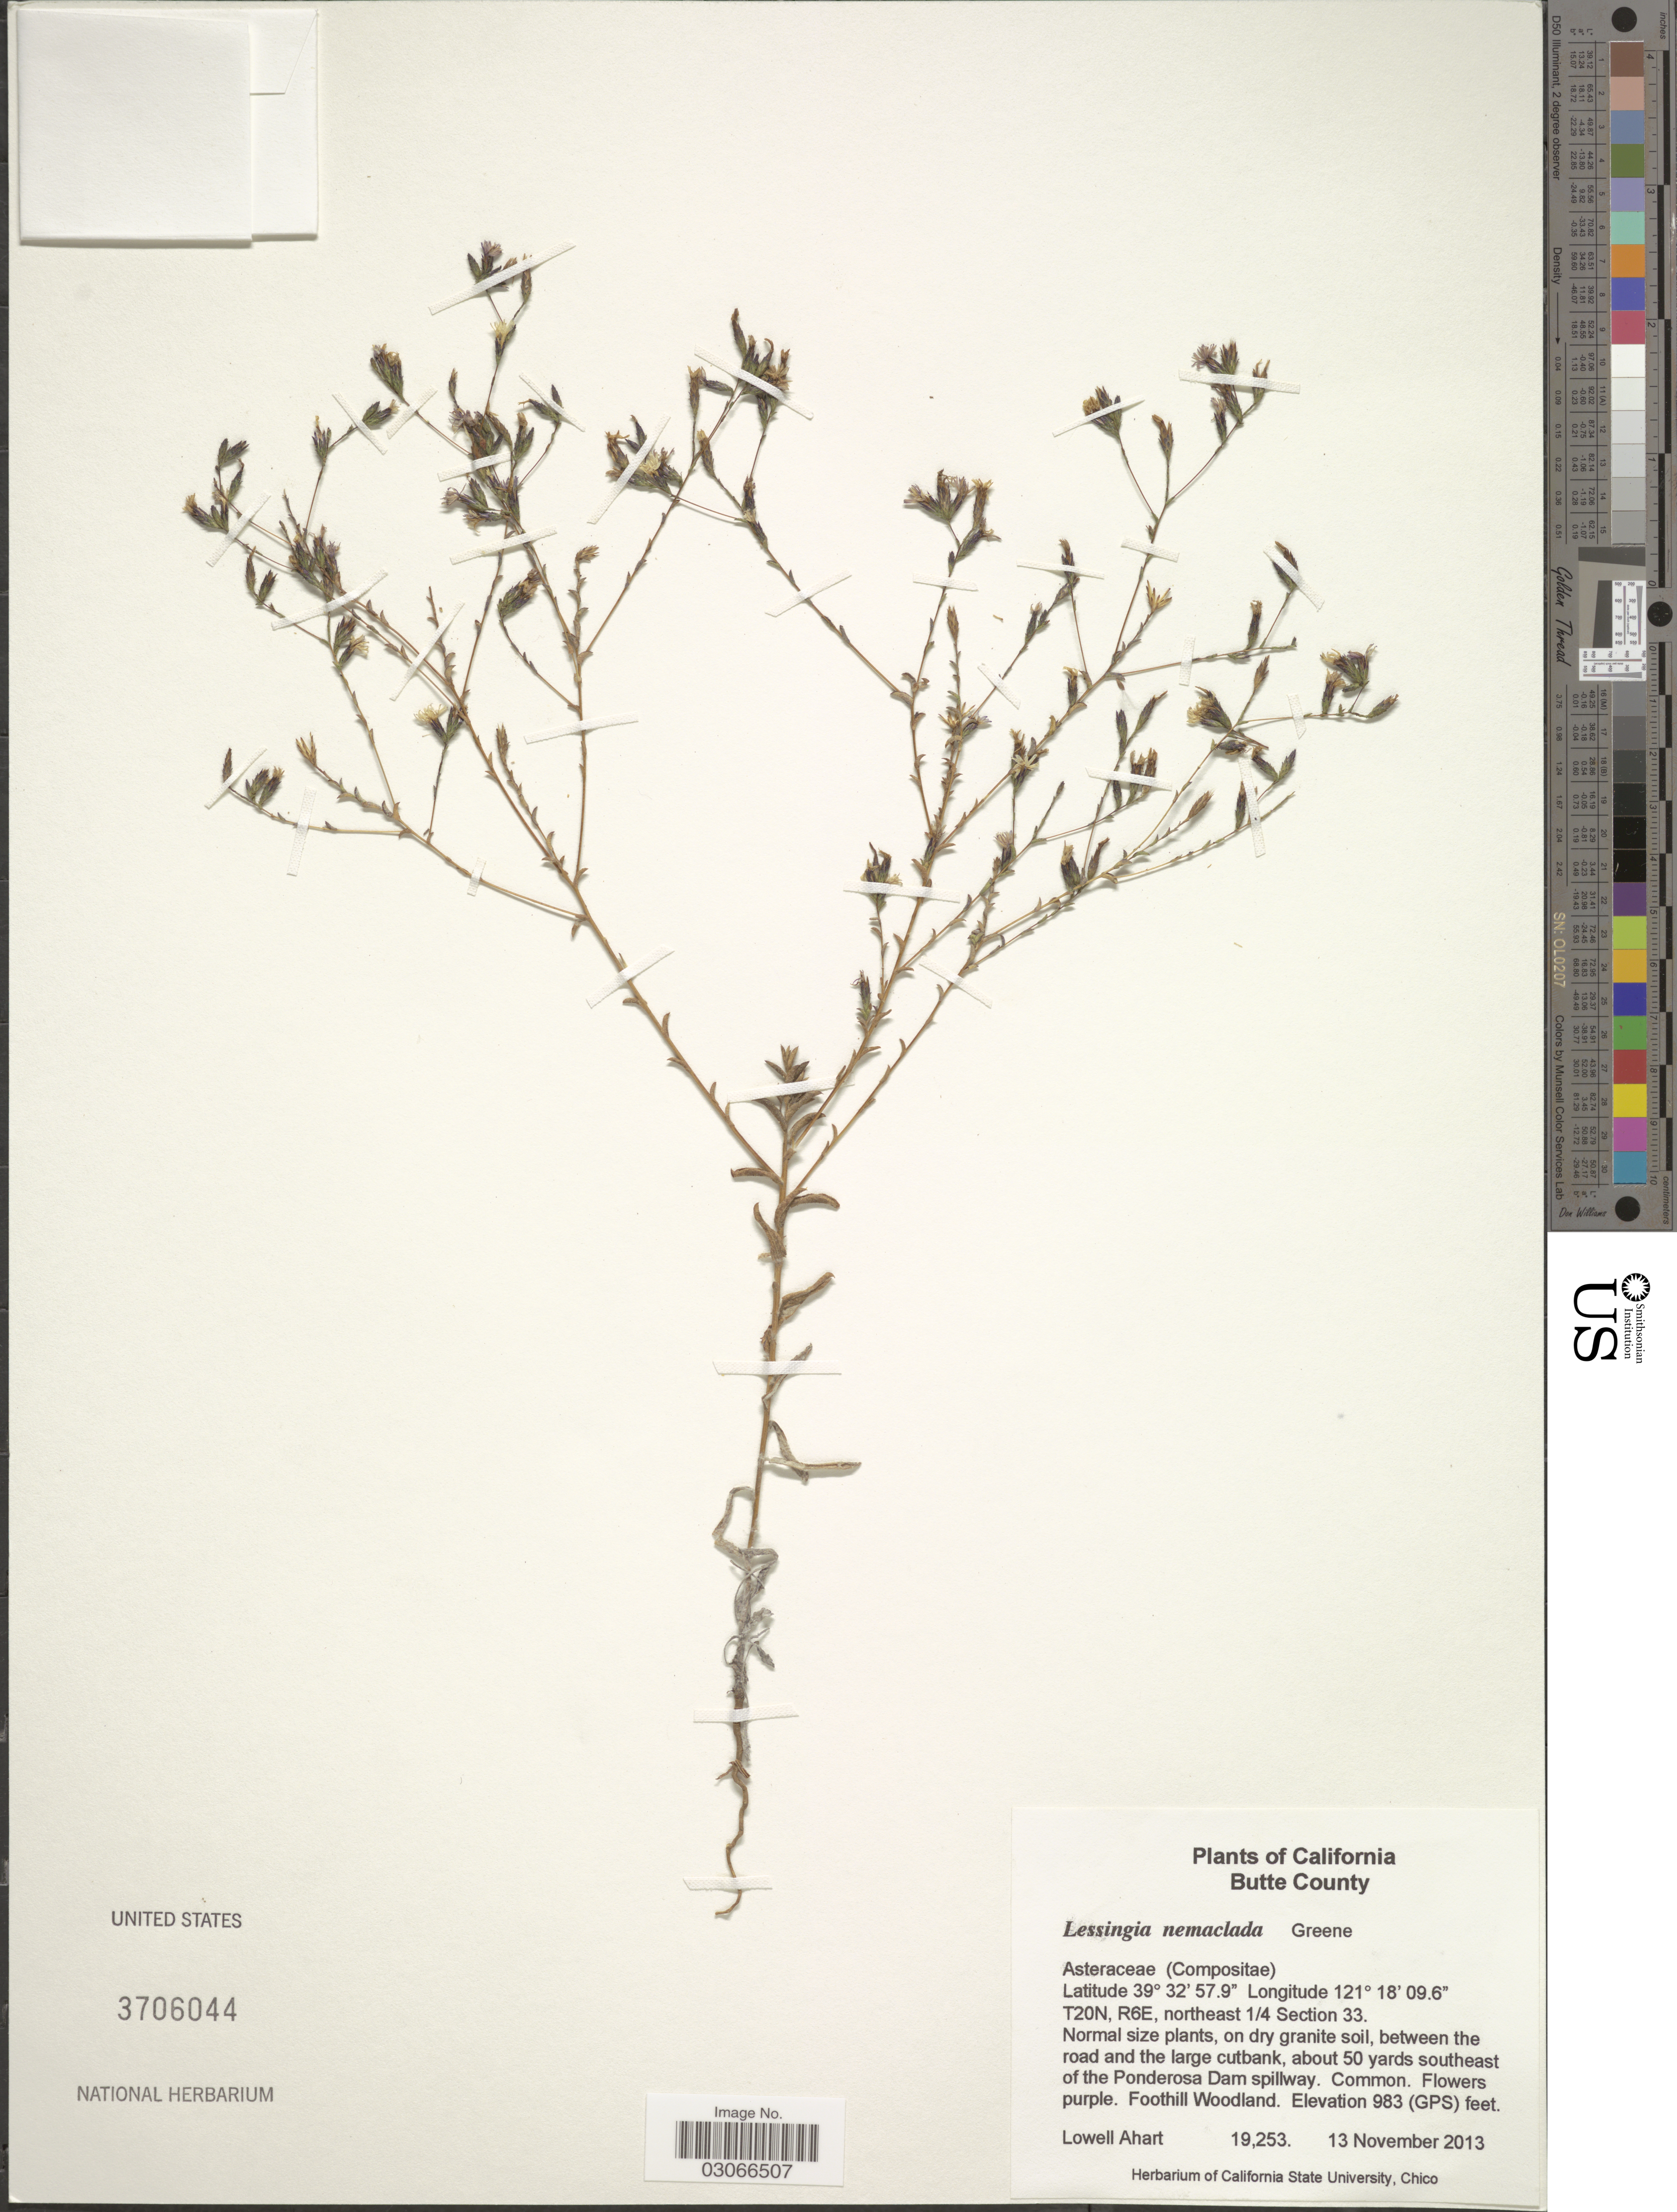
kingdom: Plantae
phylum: Tracheophyta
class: Magnoliopsida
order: Asterales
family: Asteraceae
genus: Lessingia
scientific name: Lessingia nemaclada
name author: Greene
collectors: L. Ahart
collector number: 19253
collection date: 2013-11-13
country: United States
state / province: California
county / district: Butte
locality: Butte County. T20N, R6E, northeast ¼ Section 33, about 50 yards southeast of the Ponderosa Dam spillway.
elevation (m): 300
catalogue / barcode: US 3706044